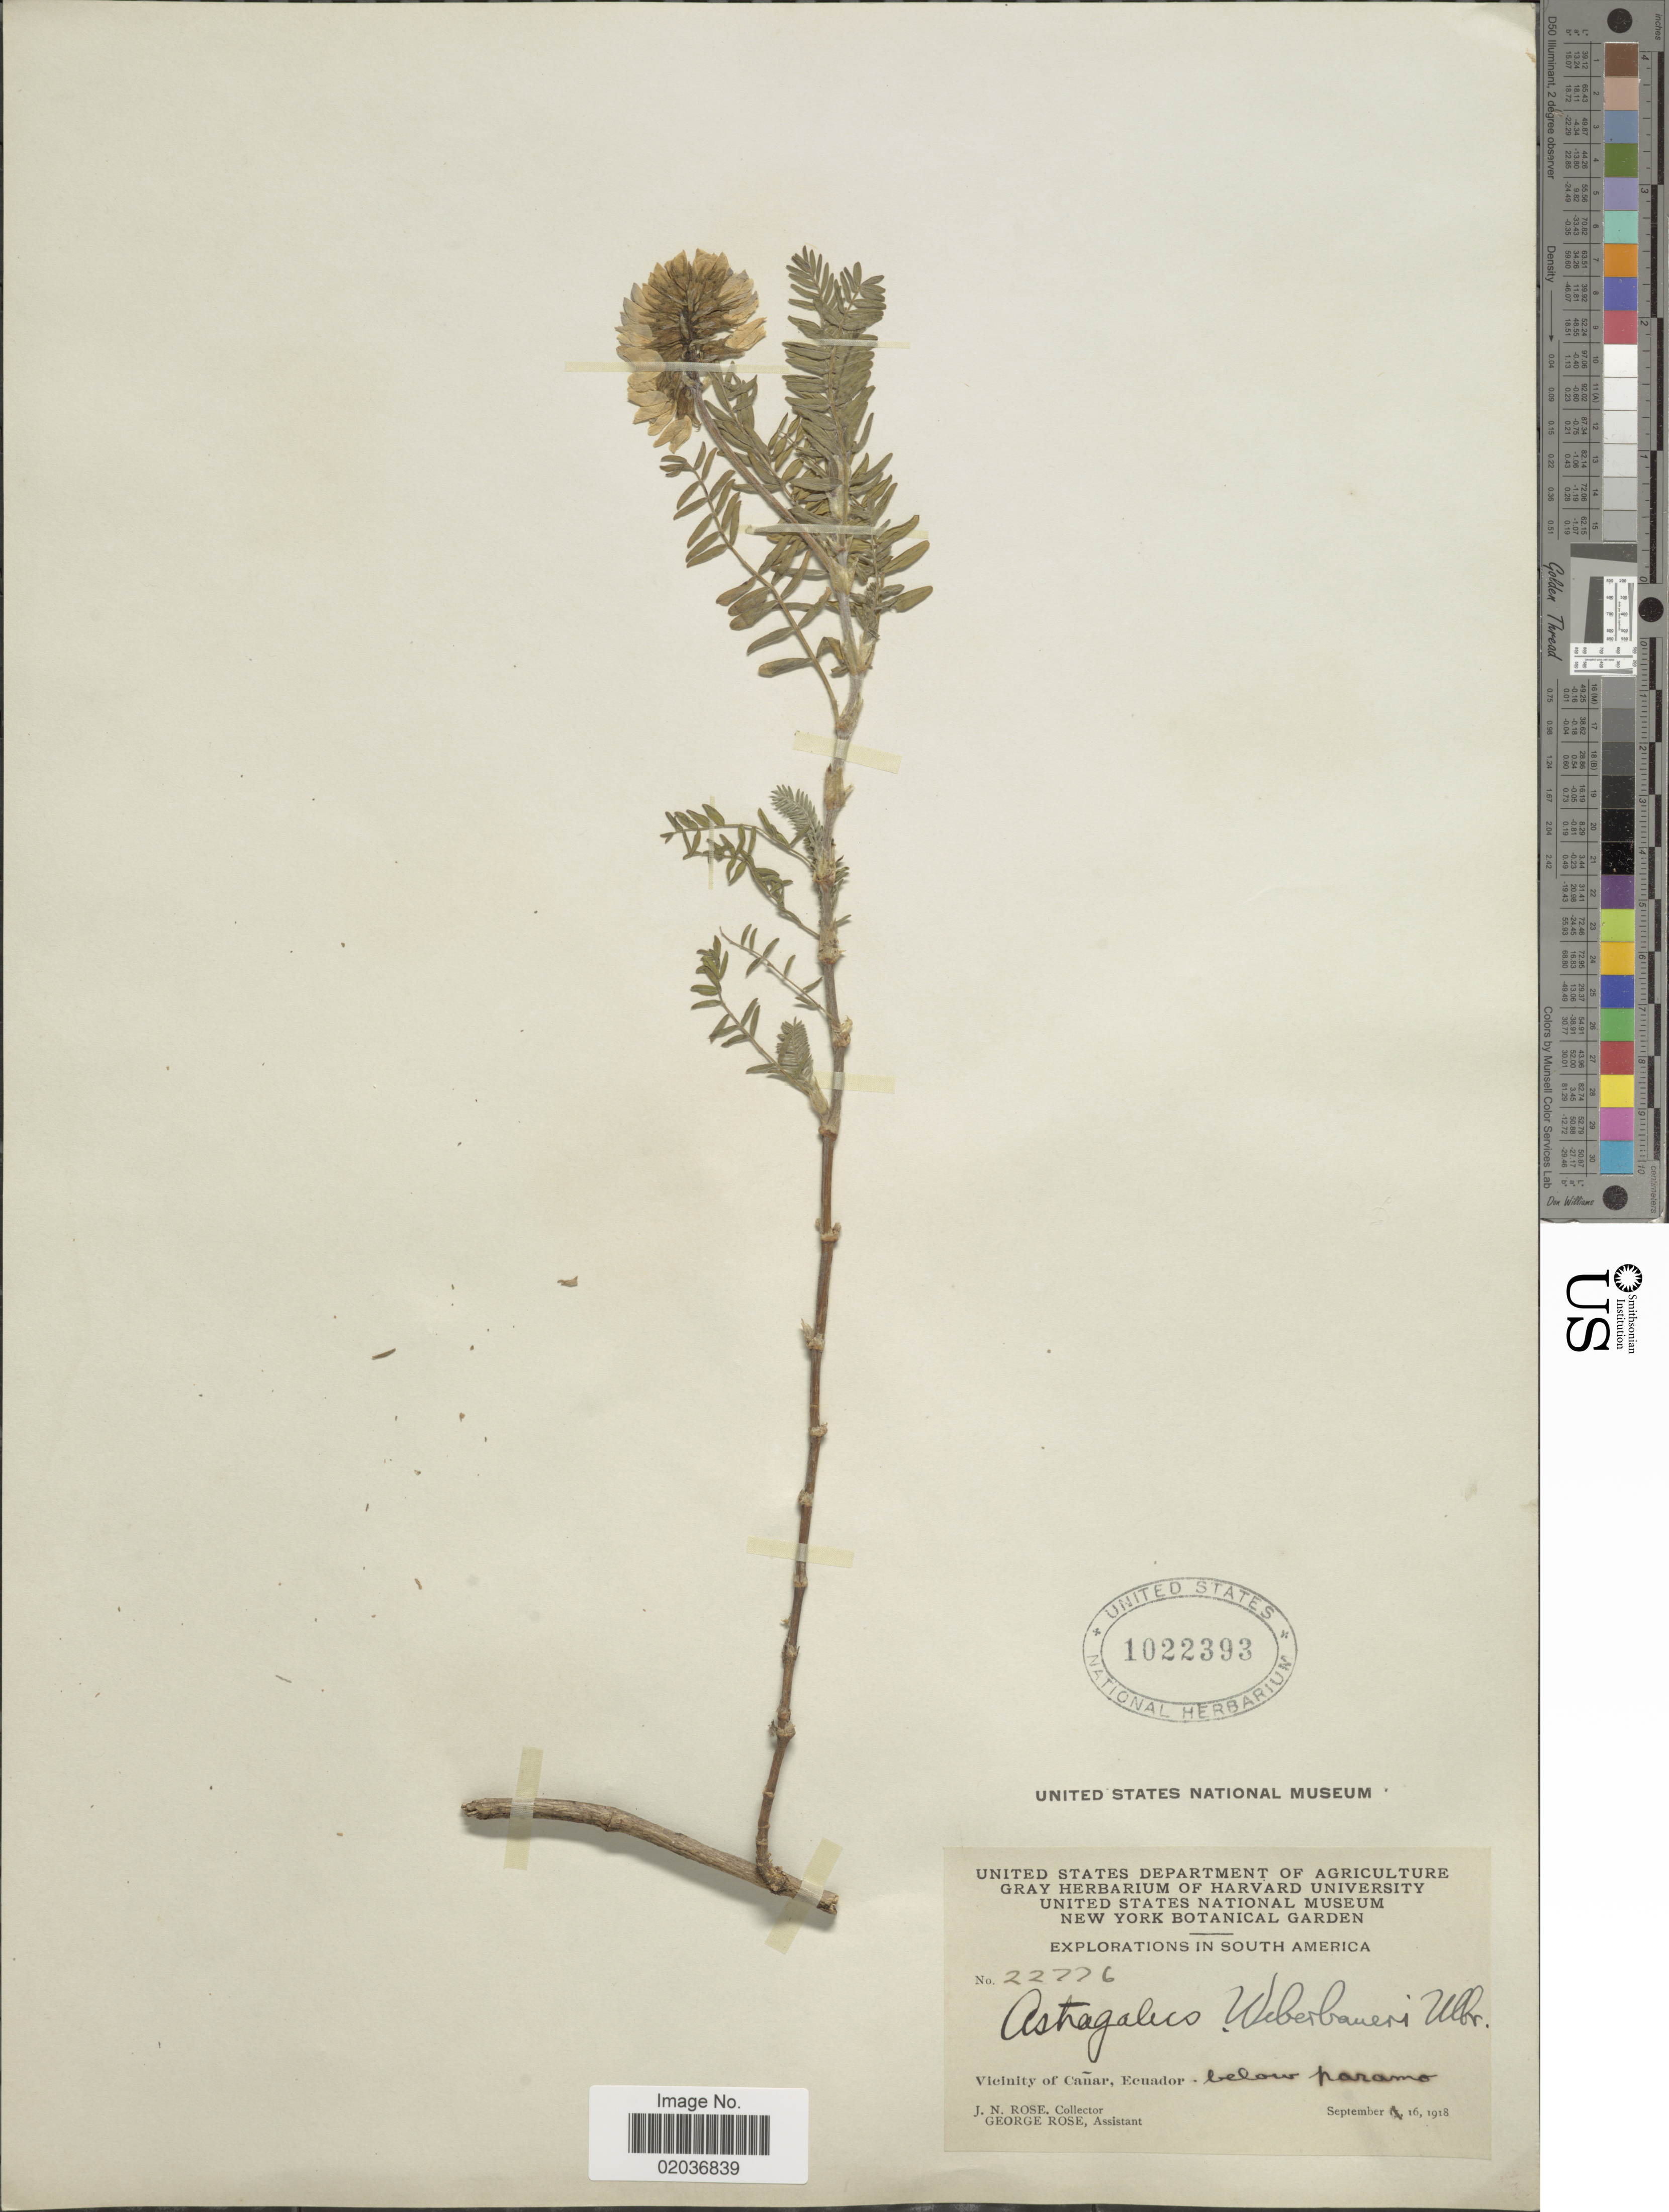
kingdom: Plantae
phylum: Tracheophyta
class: Magnoliopsida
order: Fabales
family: Fabaceae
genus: Astragalus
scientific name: Astragalus weberbaueri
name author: Ulbr.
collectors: J. N. Rose & G. Rose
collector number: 22776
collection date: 1918-09-16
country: Ecuador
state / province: Cañar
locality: Vicinity of Cañar, below paramo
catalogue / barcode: US 1022393